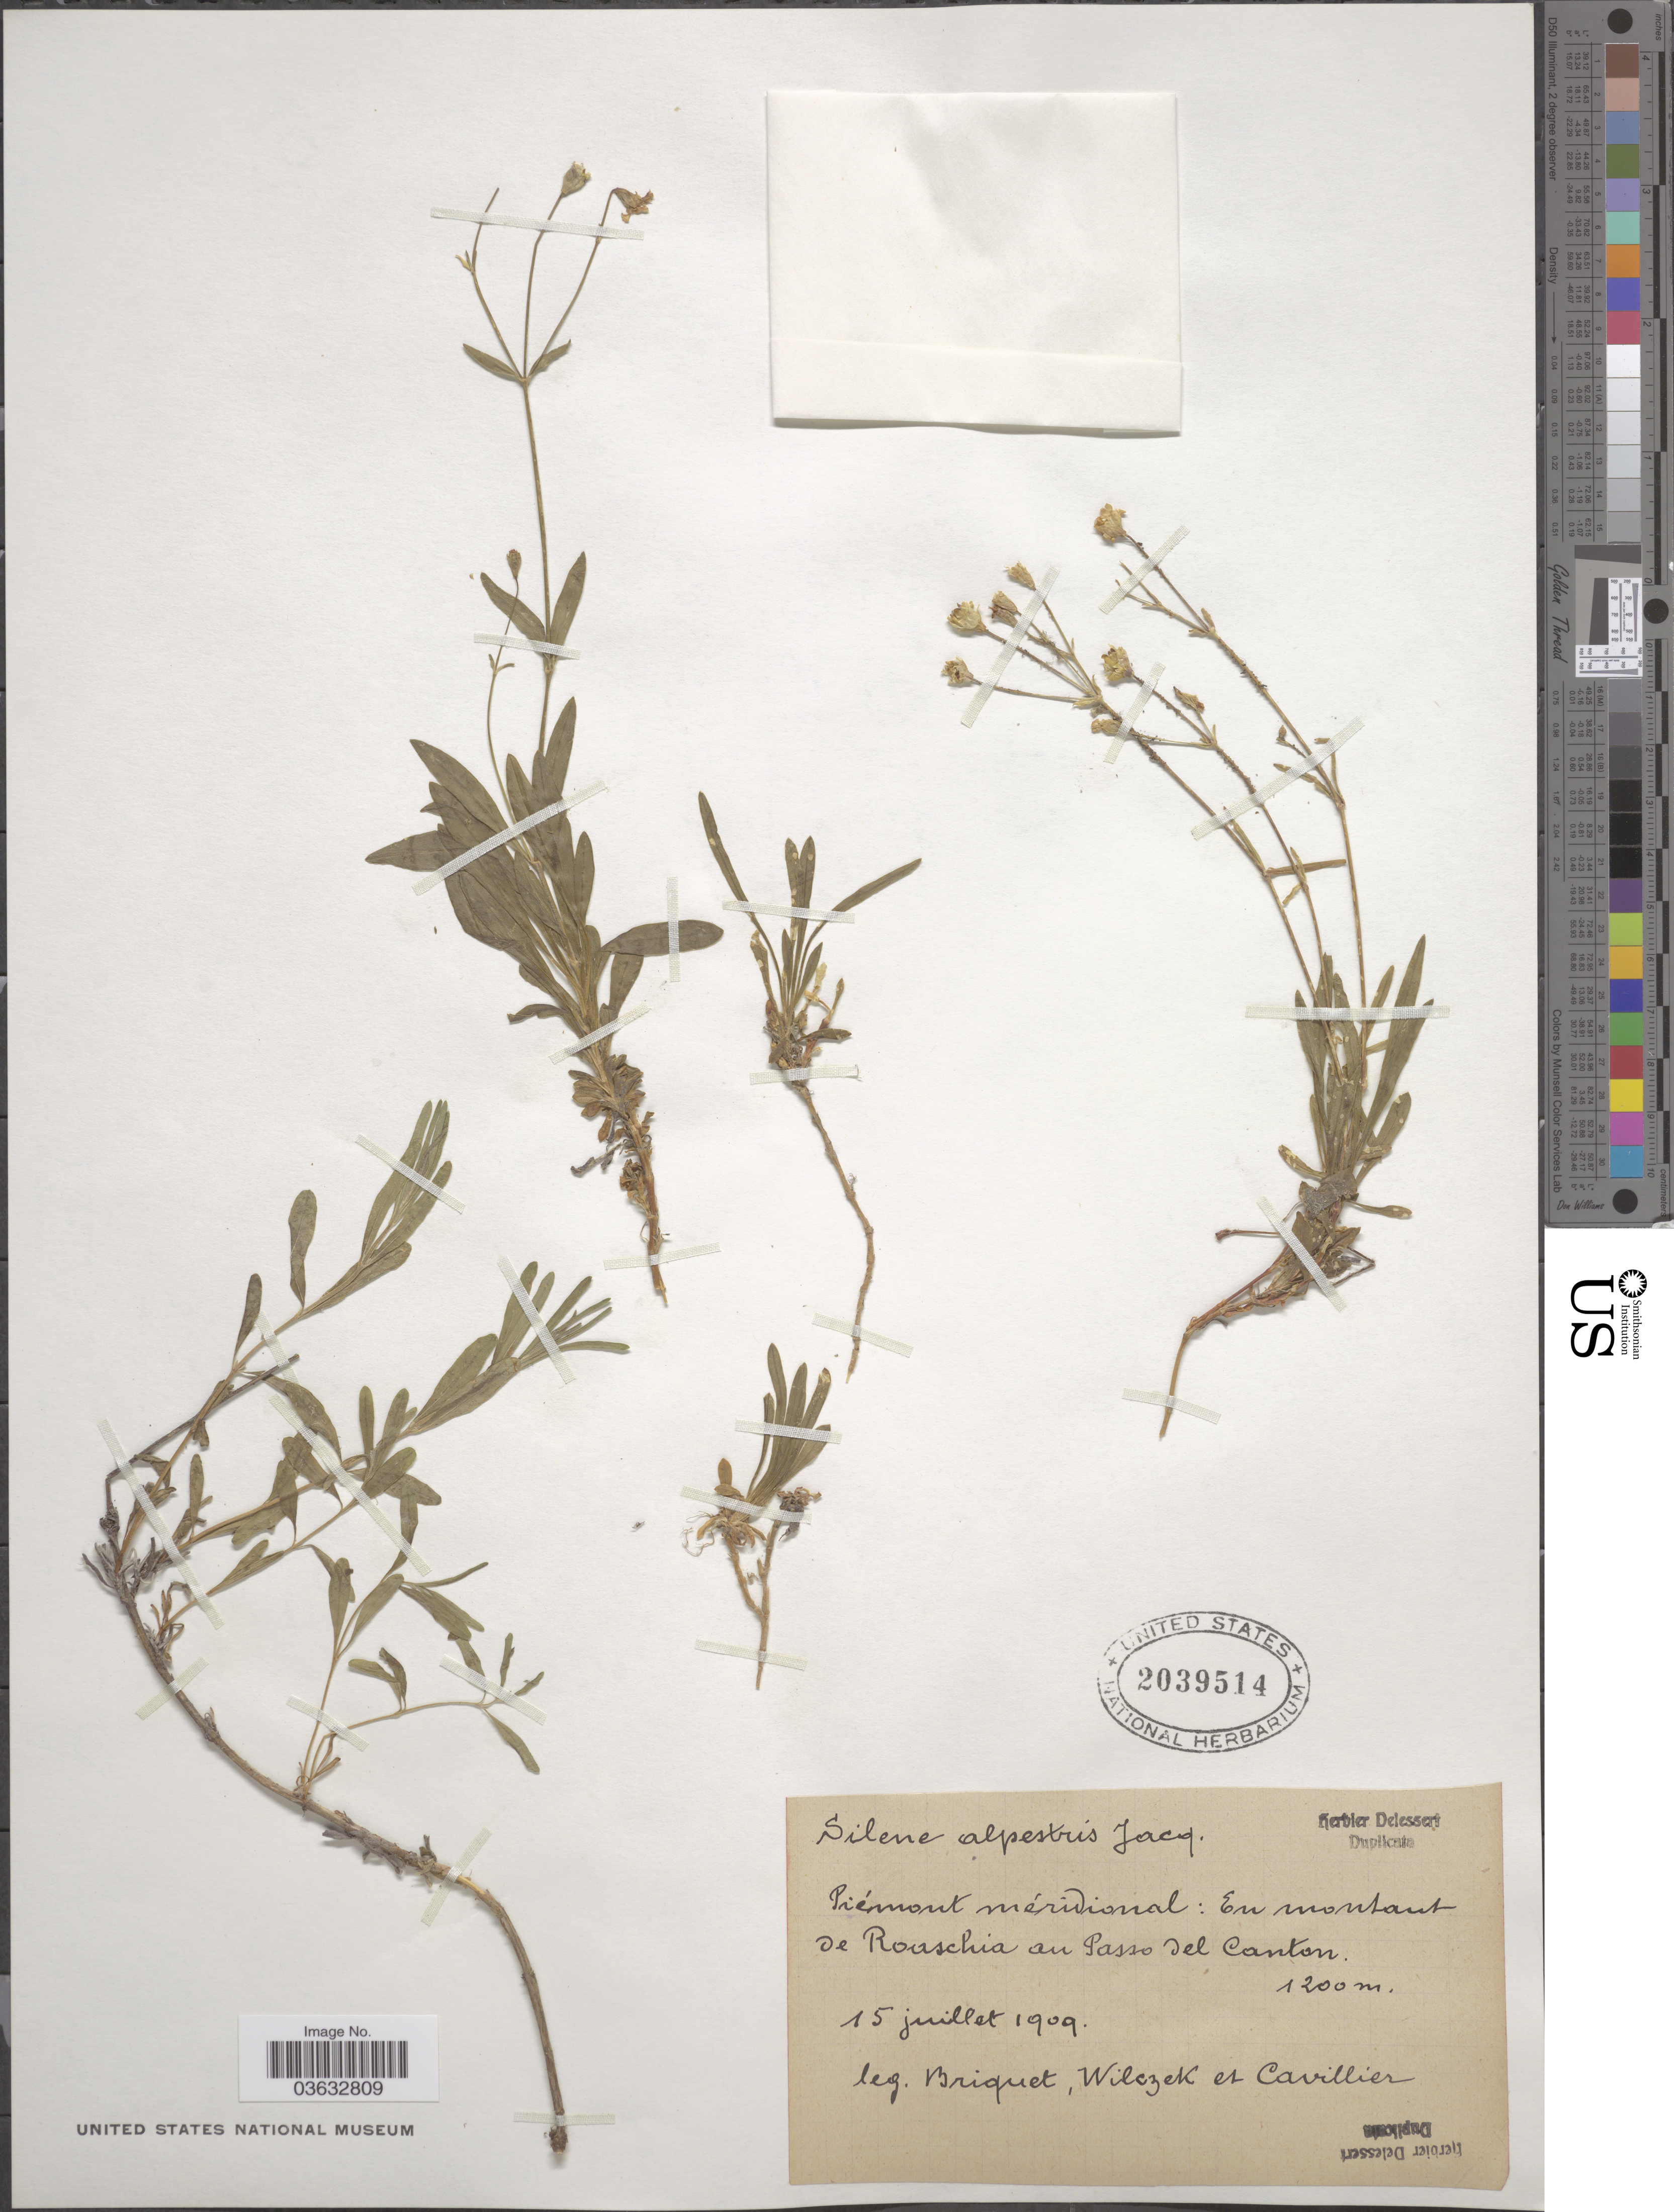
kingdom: Plantae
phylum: Tracheophyta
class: Magnoliopsida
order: Caryophyllales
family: Caryophyllaceae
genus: Silene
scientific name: Silene alpestris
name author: Jacq.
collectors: Briquet, Wilczek & Cavillier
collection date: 1909-07-15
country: Italy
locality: Piémont méridional: En montant de Rouschia au Passo del Canton.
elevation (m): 1200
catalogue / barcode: US 2039514